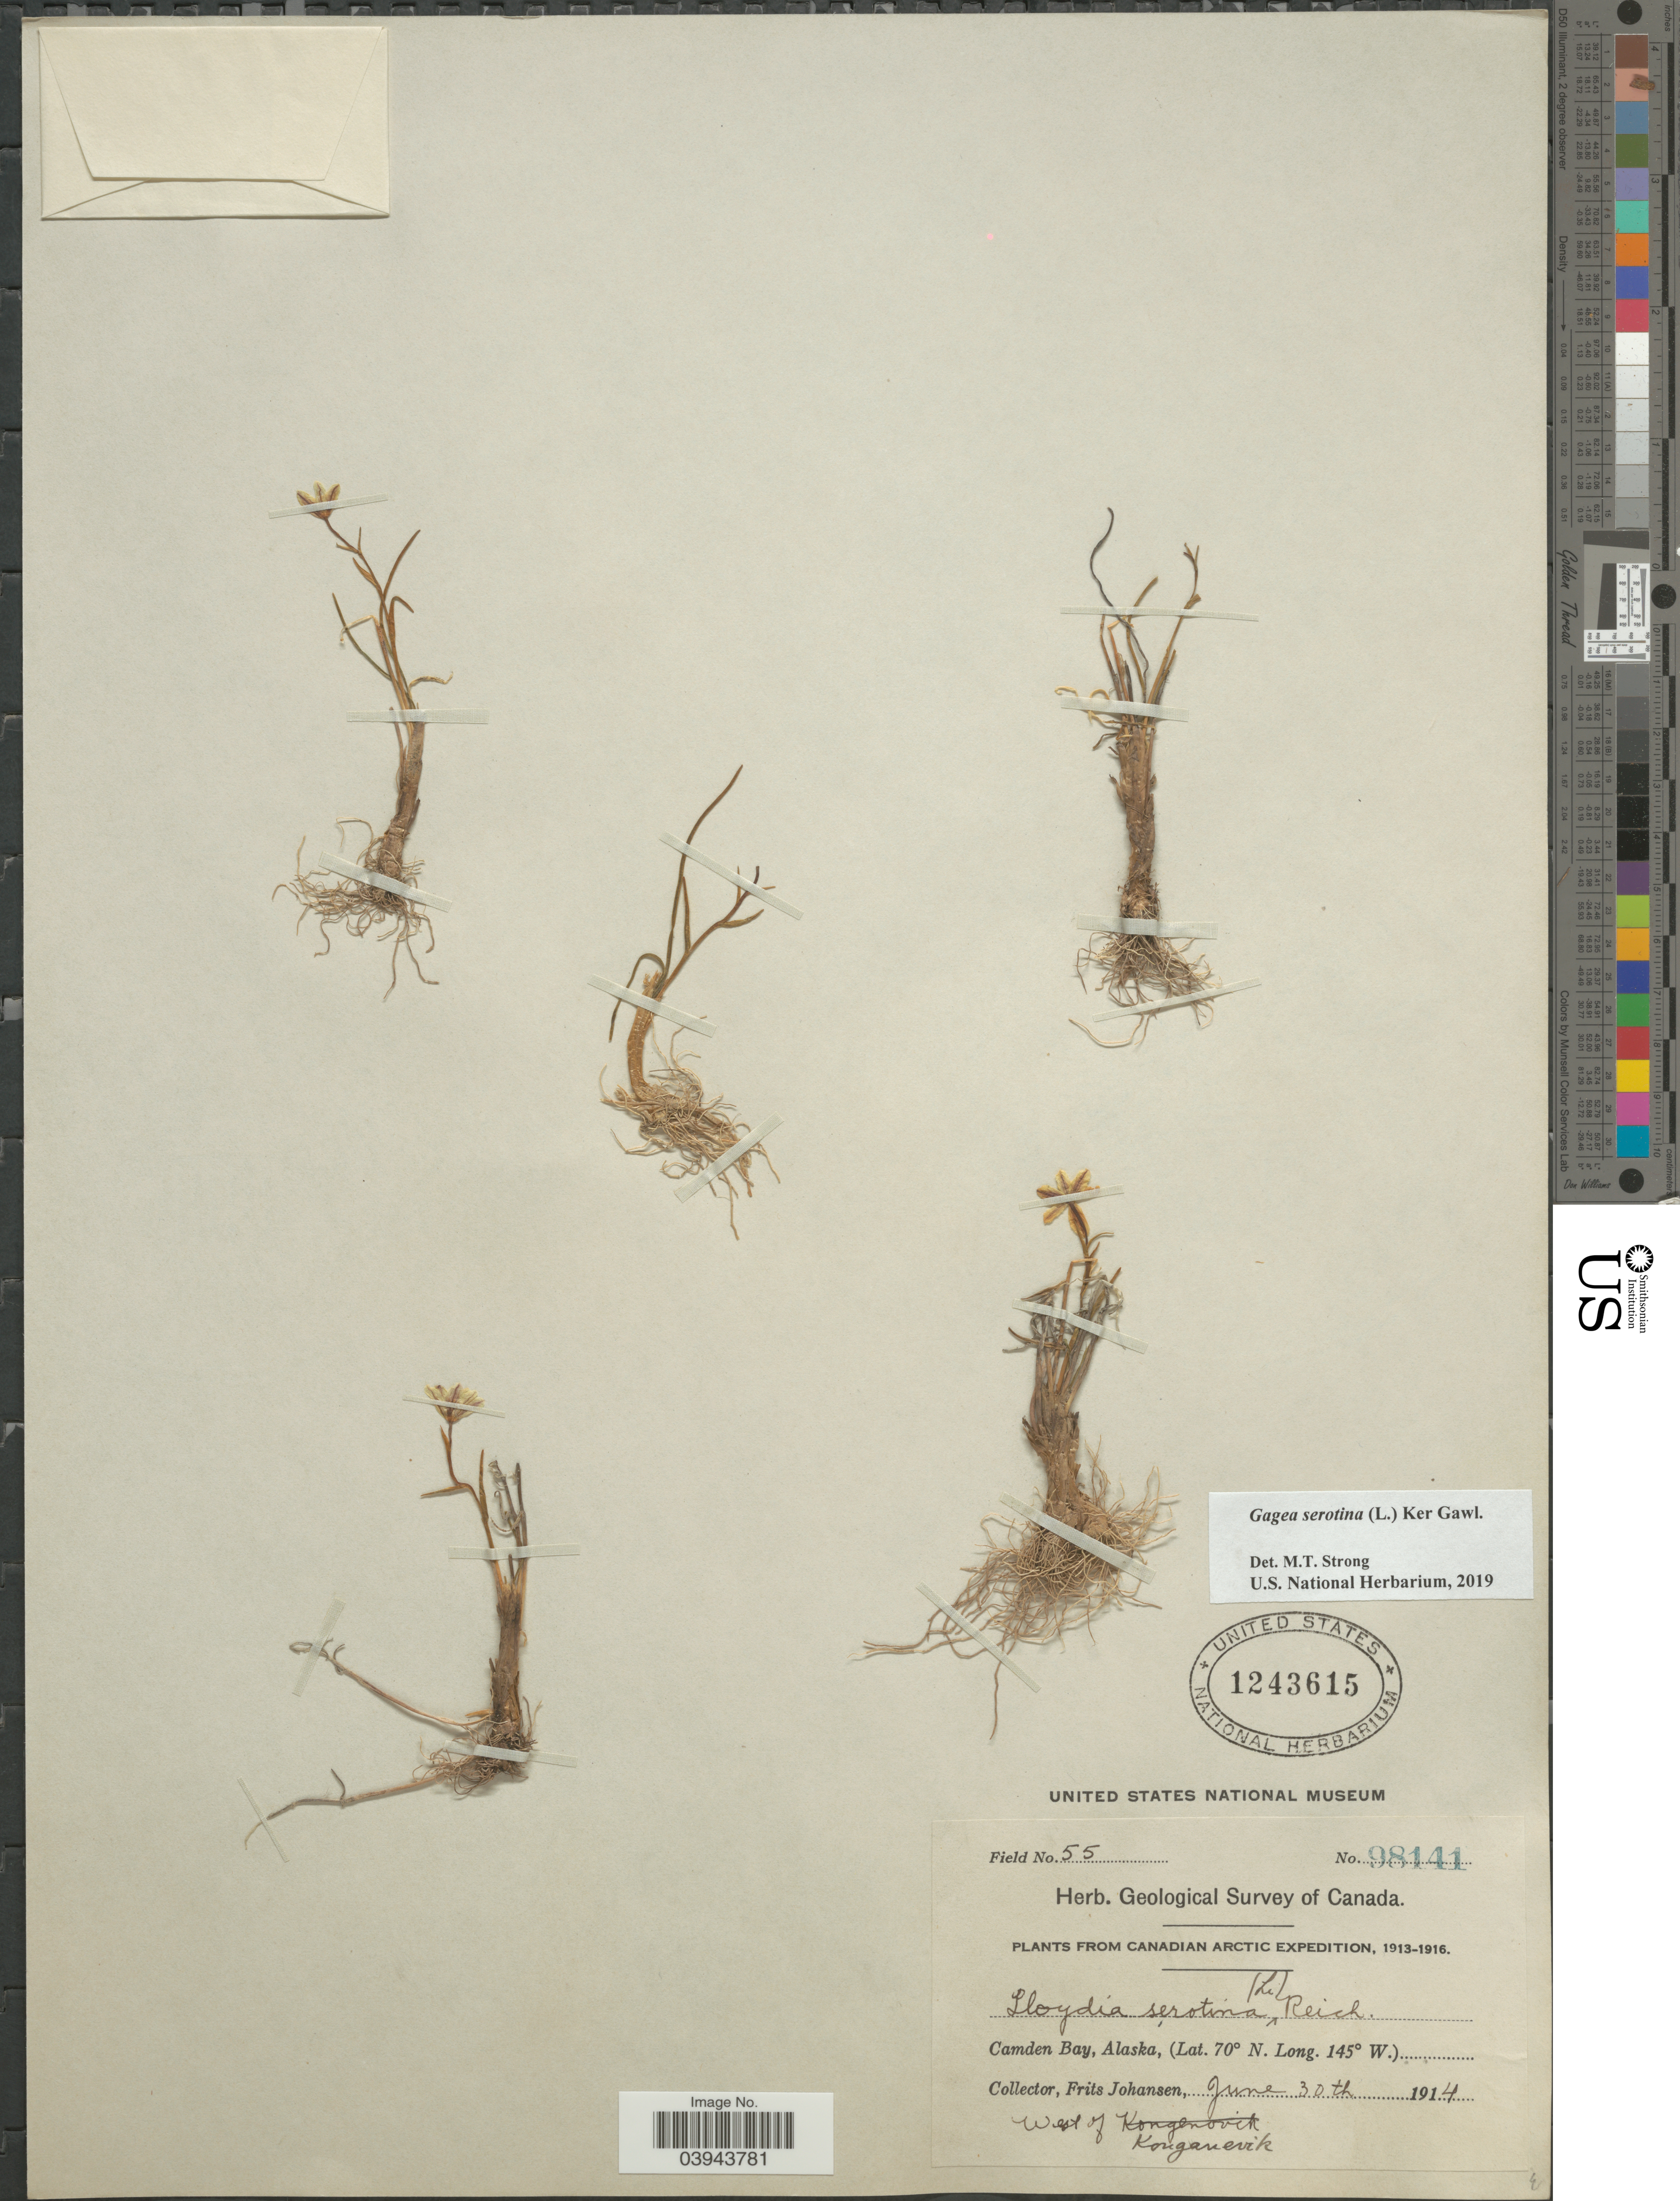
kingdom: Plantae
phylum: Tracheophyta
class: Liliopsida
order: Liliales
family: Liliaceae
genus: Lloydia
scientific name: Lloydia serotina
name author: (L.) Salisb. ex Rchb.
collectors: F. Johansen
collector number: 98141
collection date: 1914-06-30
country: United States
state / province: Alaska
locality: Canadian Arctic. Camden Bay. West of Konganevik.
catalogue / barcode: US 1243615